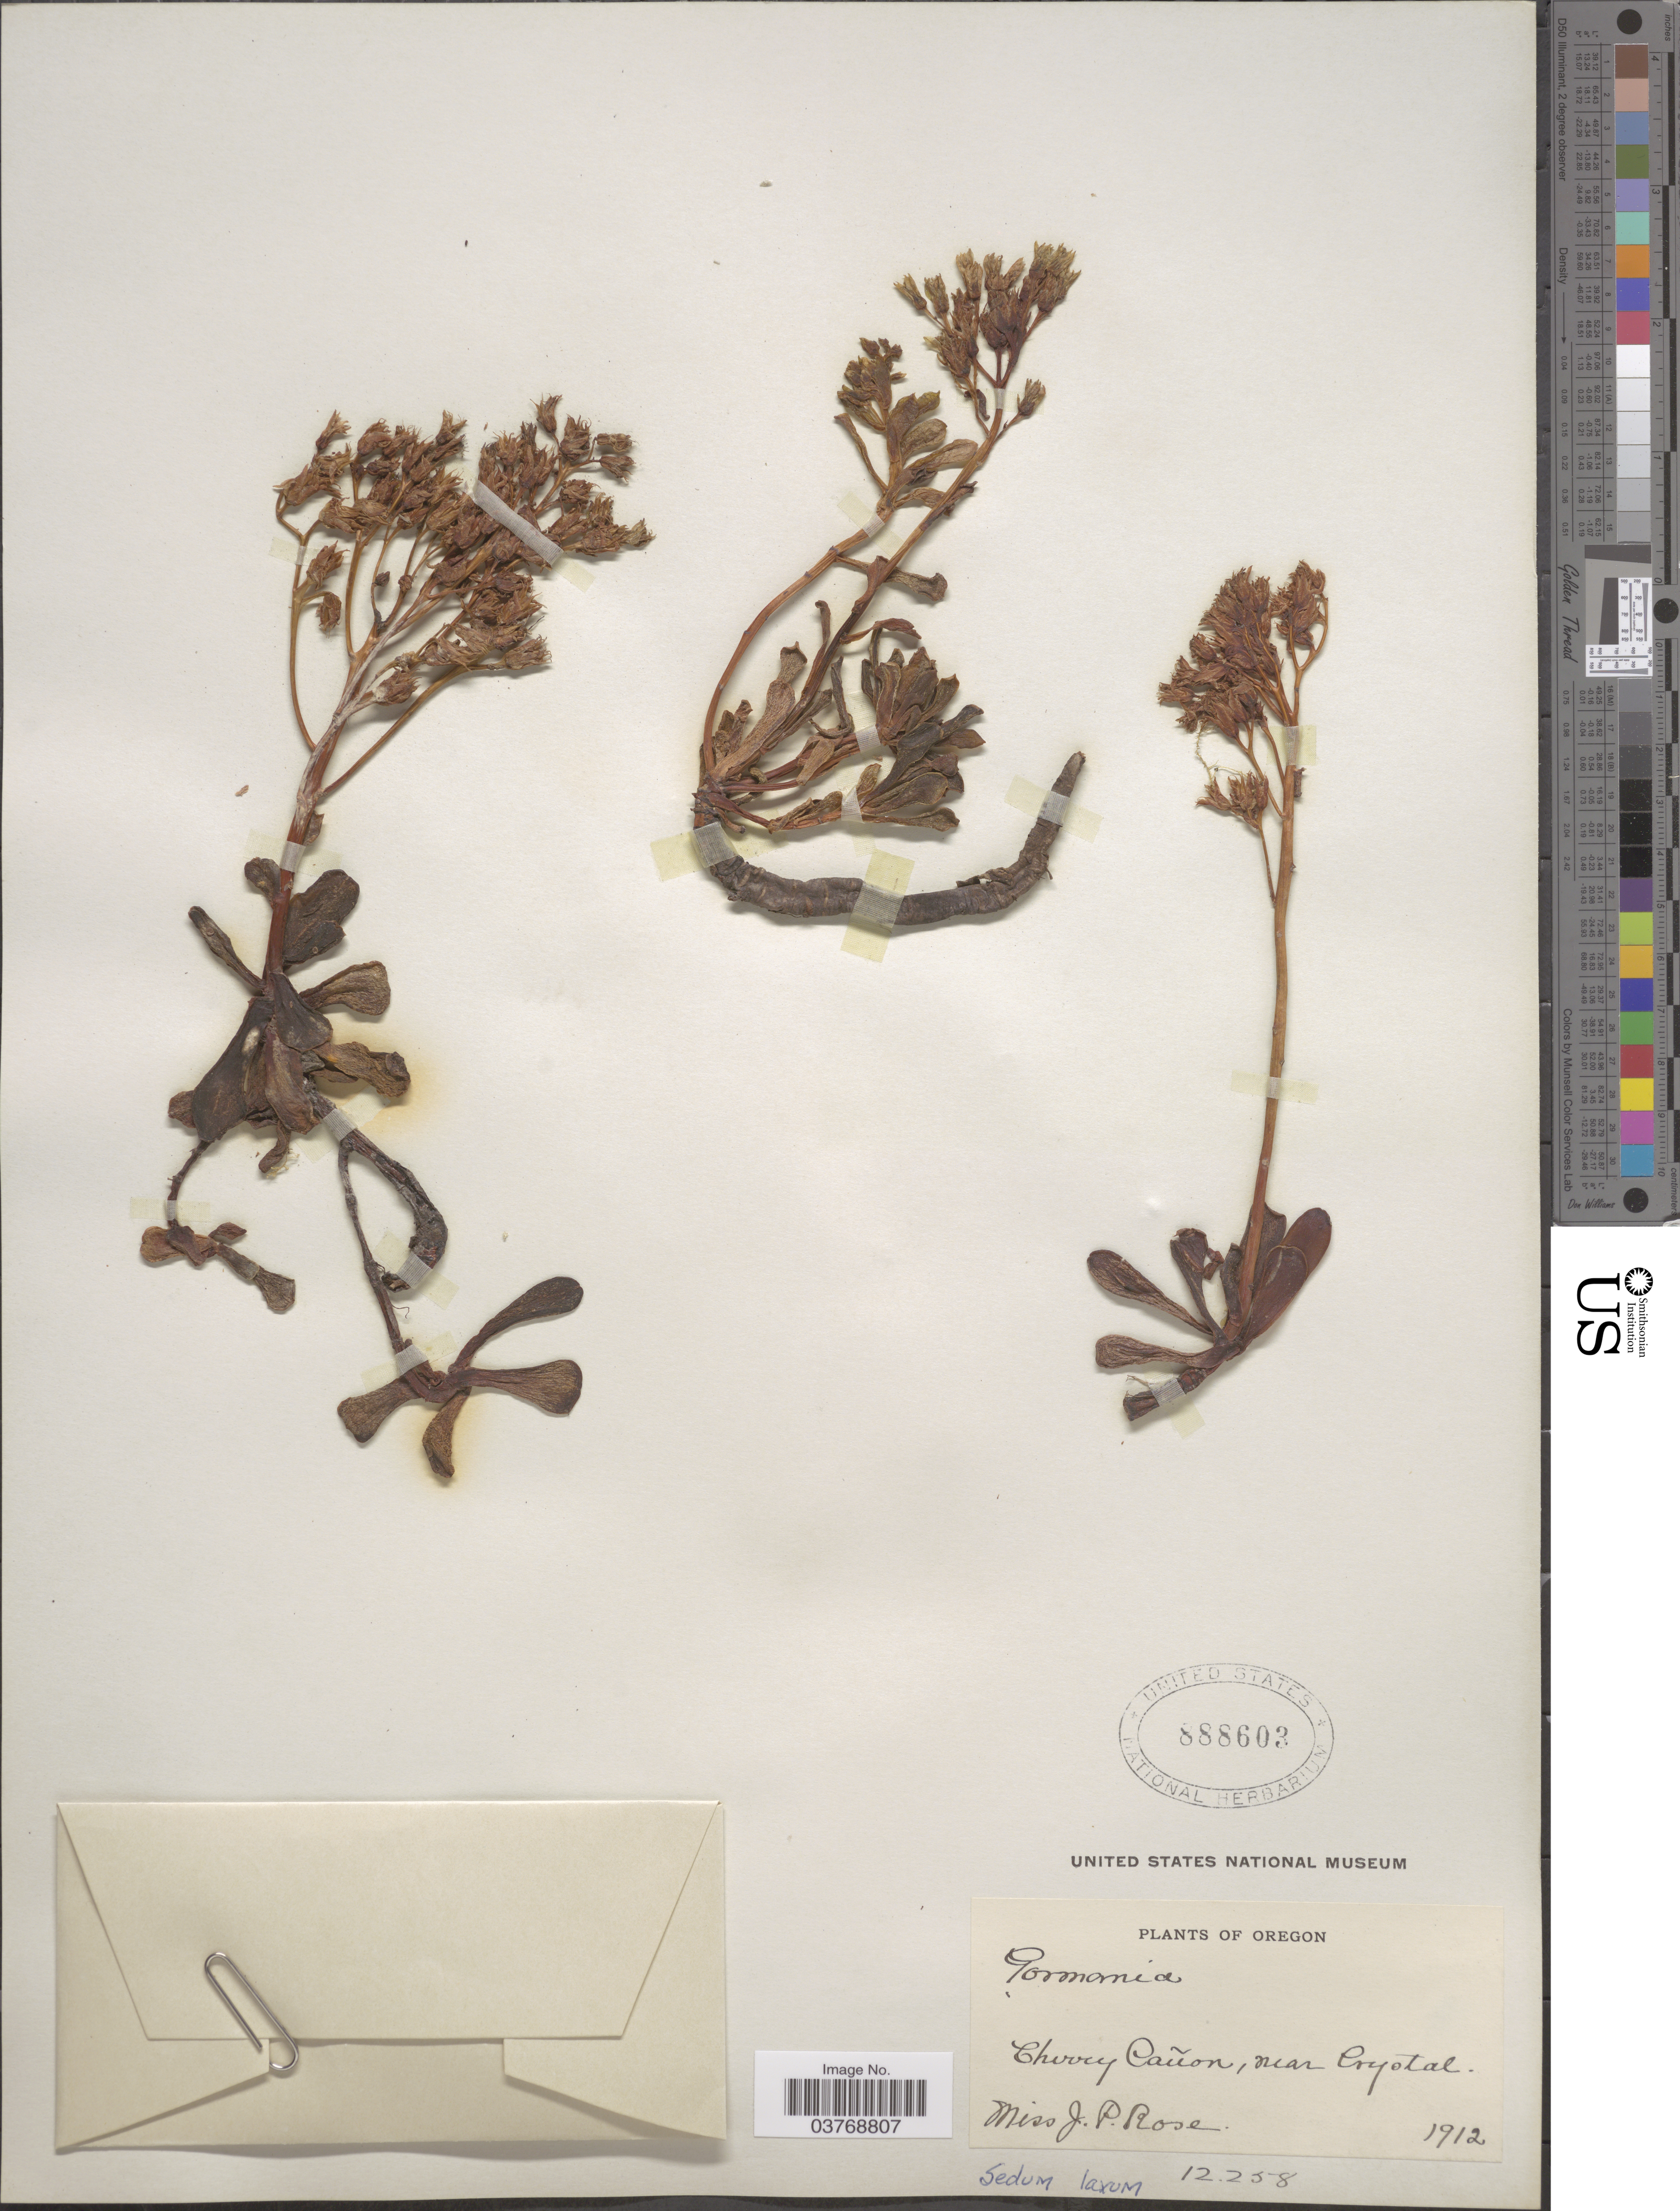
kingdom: Plantae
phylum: Tracheophyta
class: Magnoliopsida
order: Saxifragales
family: Crassulaceae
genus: Sedum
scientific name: Sedum sp.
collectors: J. P. Rose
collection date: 1912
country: United States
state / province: Oregon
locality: Cherry Cañon, near Crystal.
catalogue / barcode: US 888603